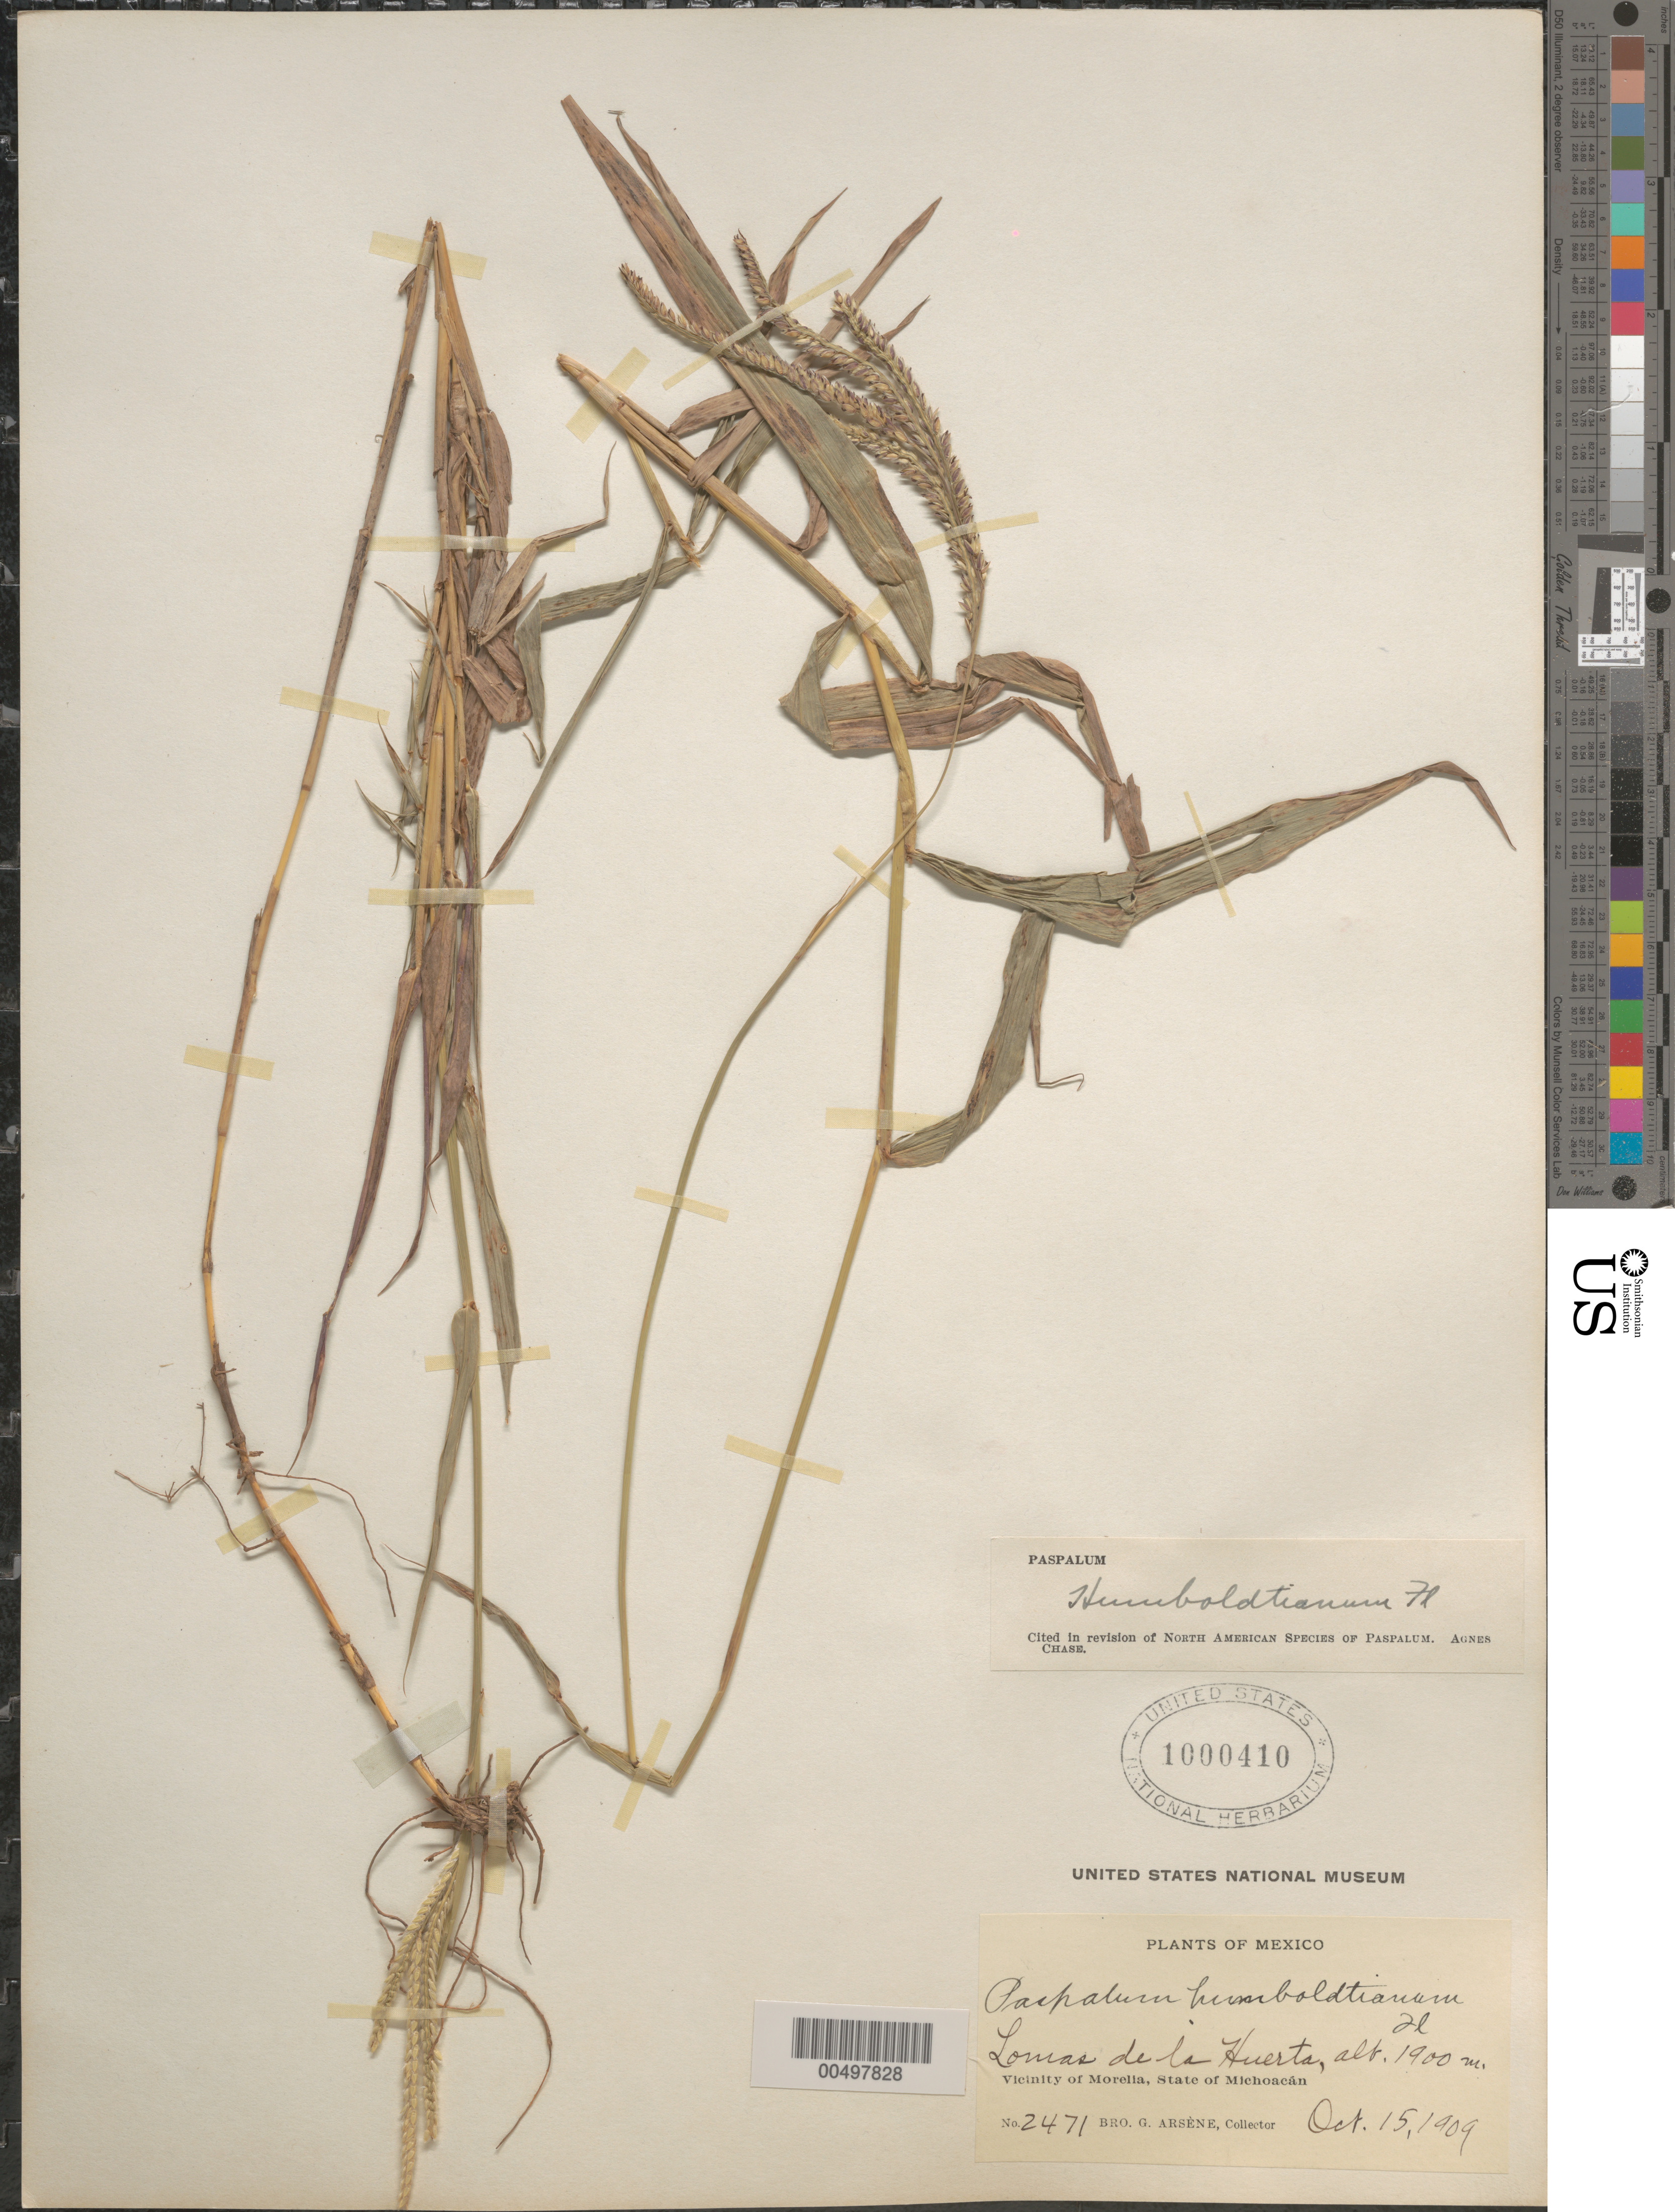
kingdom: Plantae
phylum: Tracheophyta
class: Liliopsida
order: Poales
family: Poaceae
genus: Paspalum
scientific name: Paspalum humboldtianum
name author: Flüggé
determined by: Chase, [M.] Agnes, (US)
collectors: Bro. G. Arsène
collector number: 2471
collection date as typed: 15 Oct 1909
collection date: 1909-10-15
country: Mexico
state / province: Michoacán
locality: Lomas de la Huerta, vicinity of Morelia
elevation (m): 1900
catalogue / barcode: US 1000410